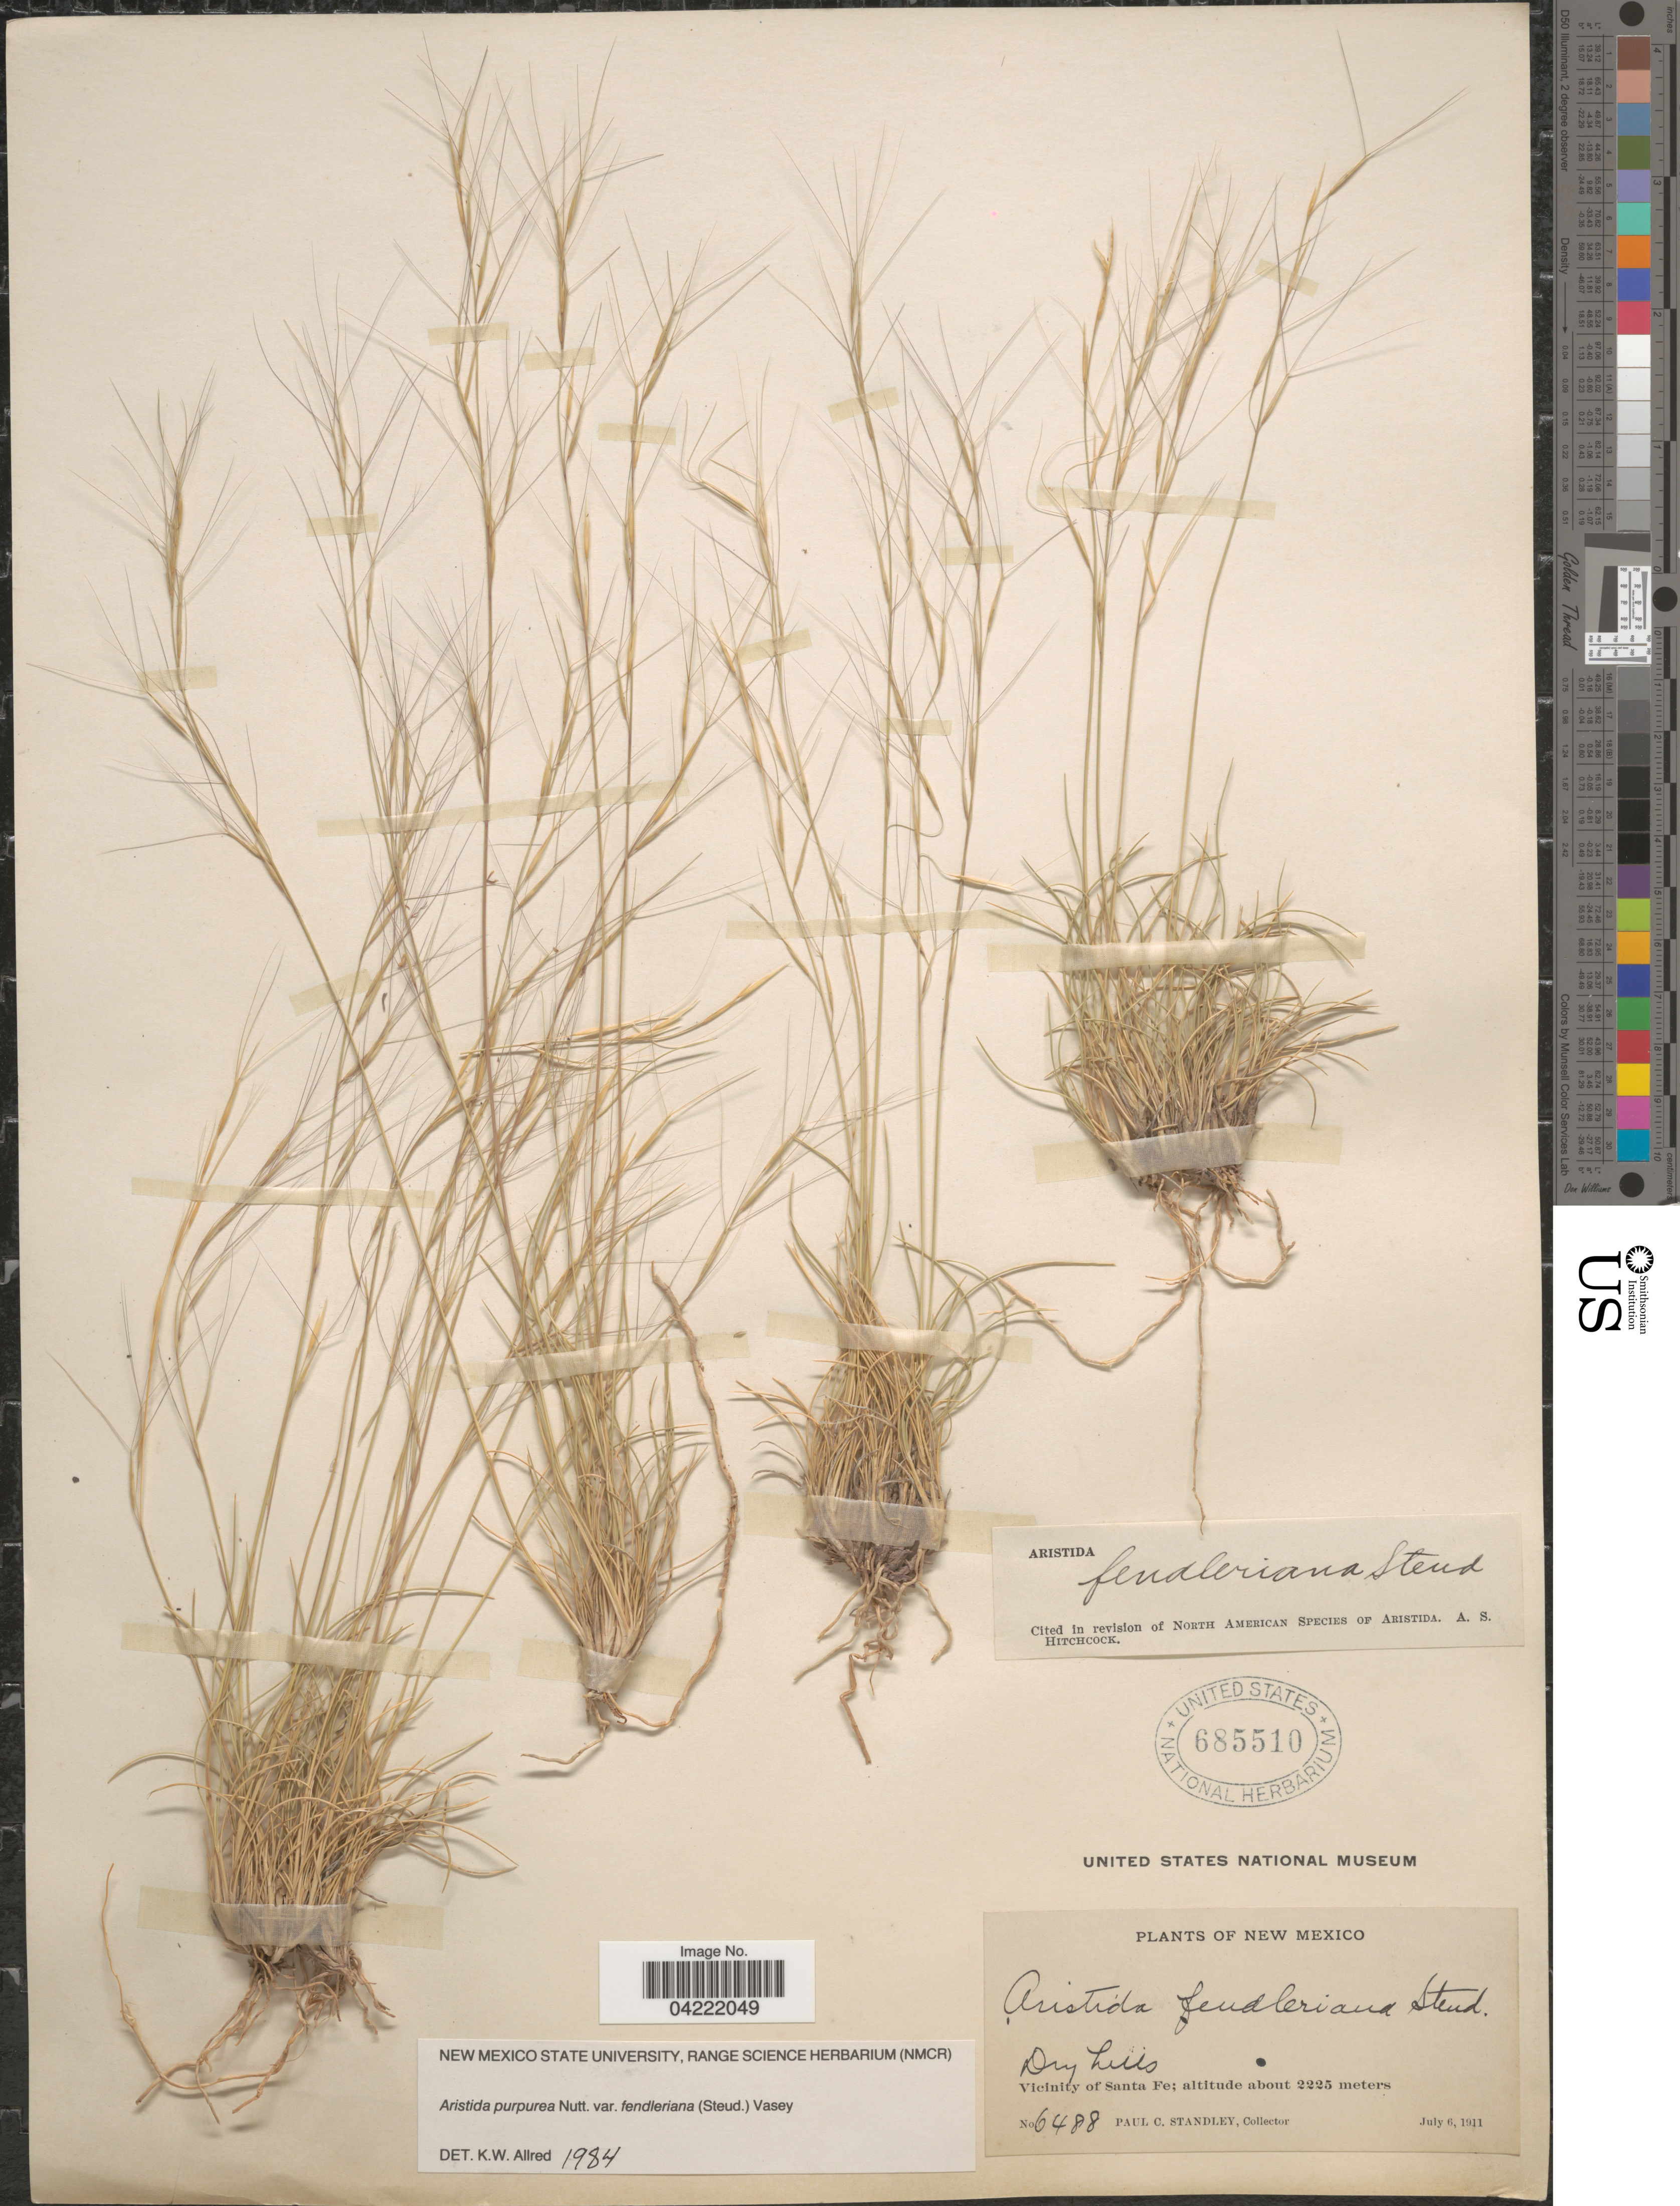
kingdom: Plantae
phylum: Tracheophyta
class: Liliopsida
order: Poales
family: Poaceae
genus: Aristida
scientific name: Aristida purpurea var. fendleriana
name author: (Steud.) Vasey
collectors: P. C. Standley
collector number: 6488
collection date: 1911-07-06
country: United States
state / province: New Mexico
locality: Dry hills. Vicinity of Santa Fe.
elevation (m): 2225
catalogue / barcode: US 685510